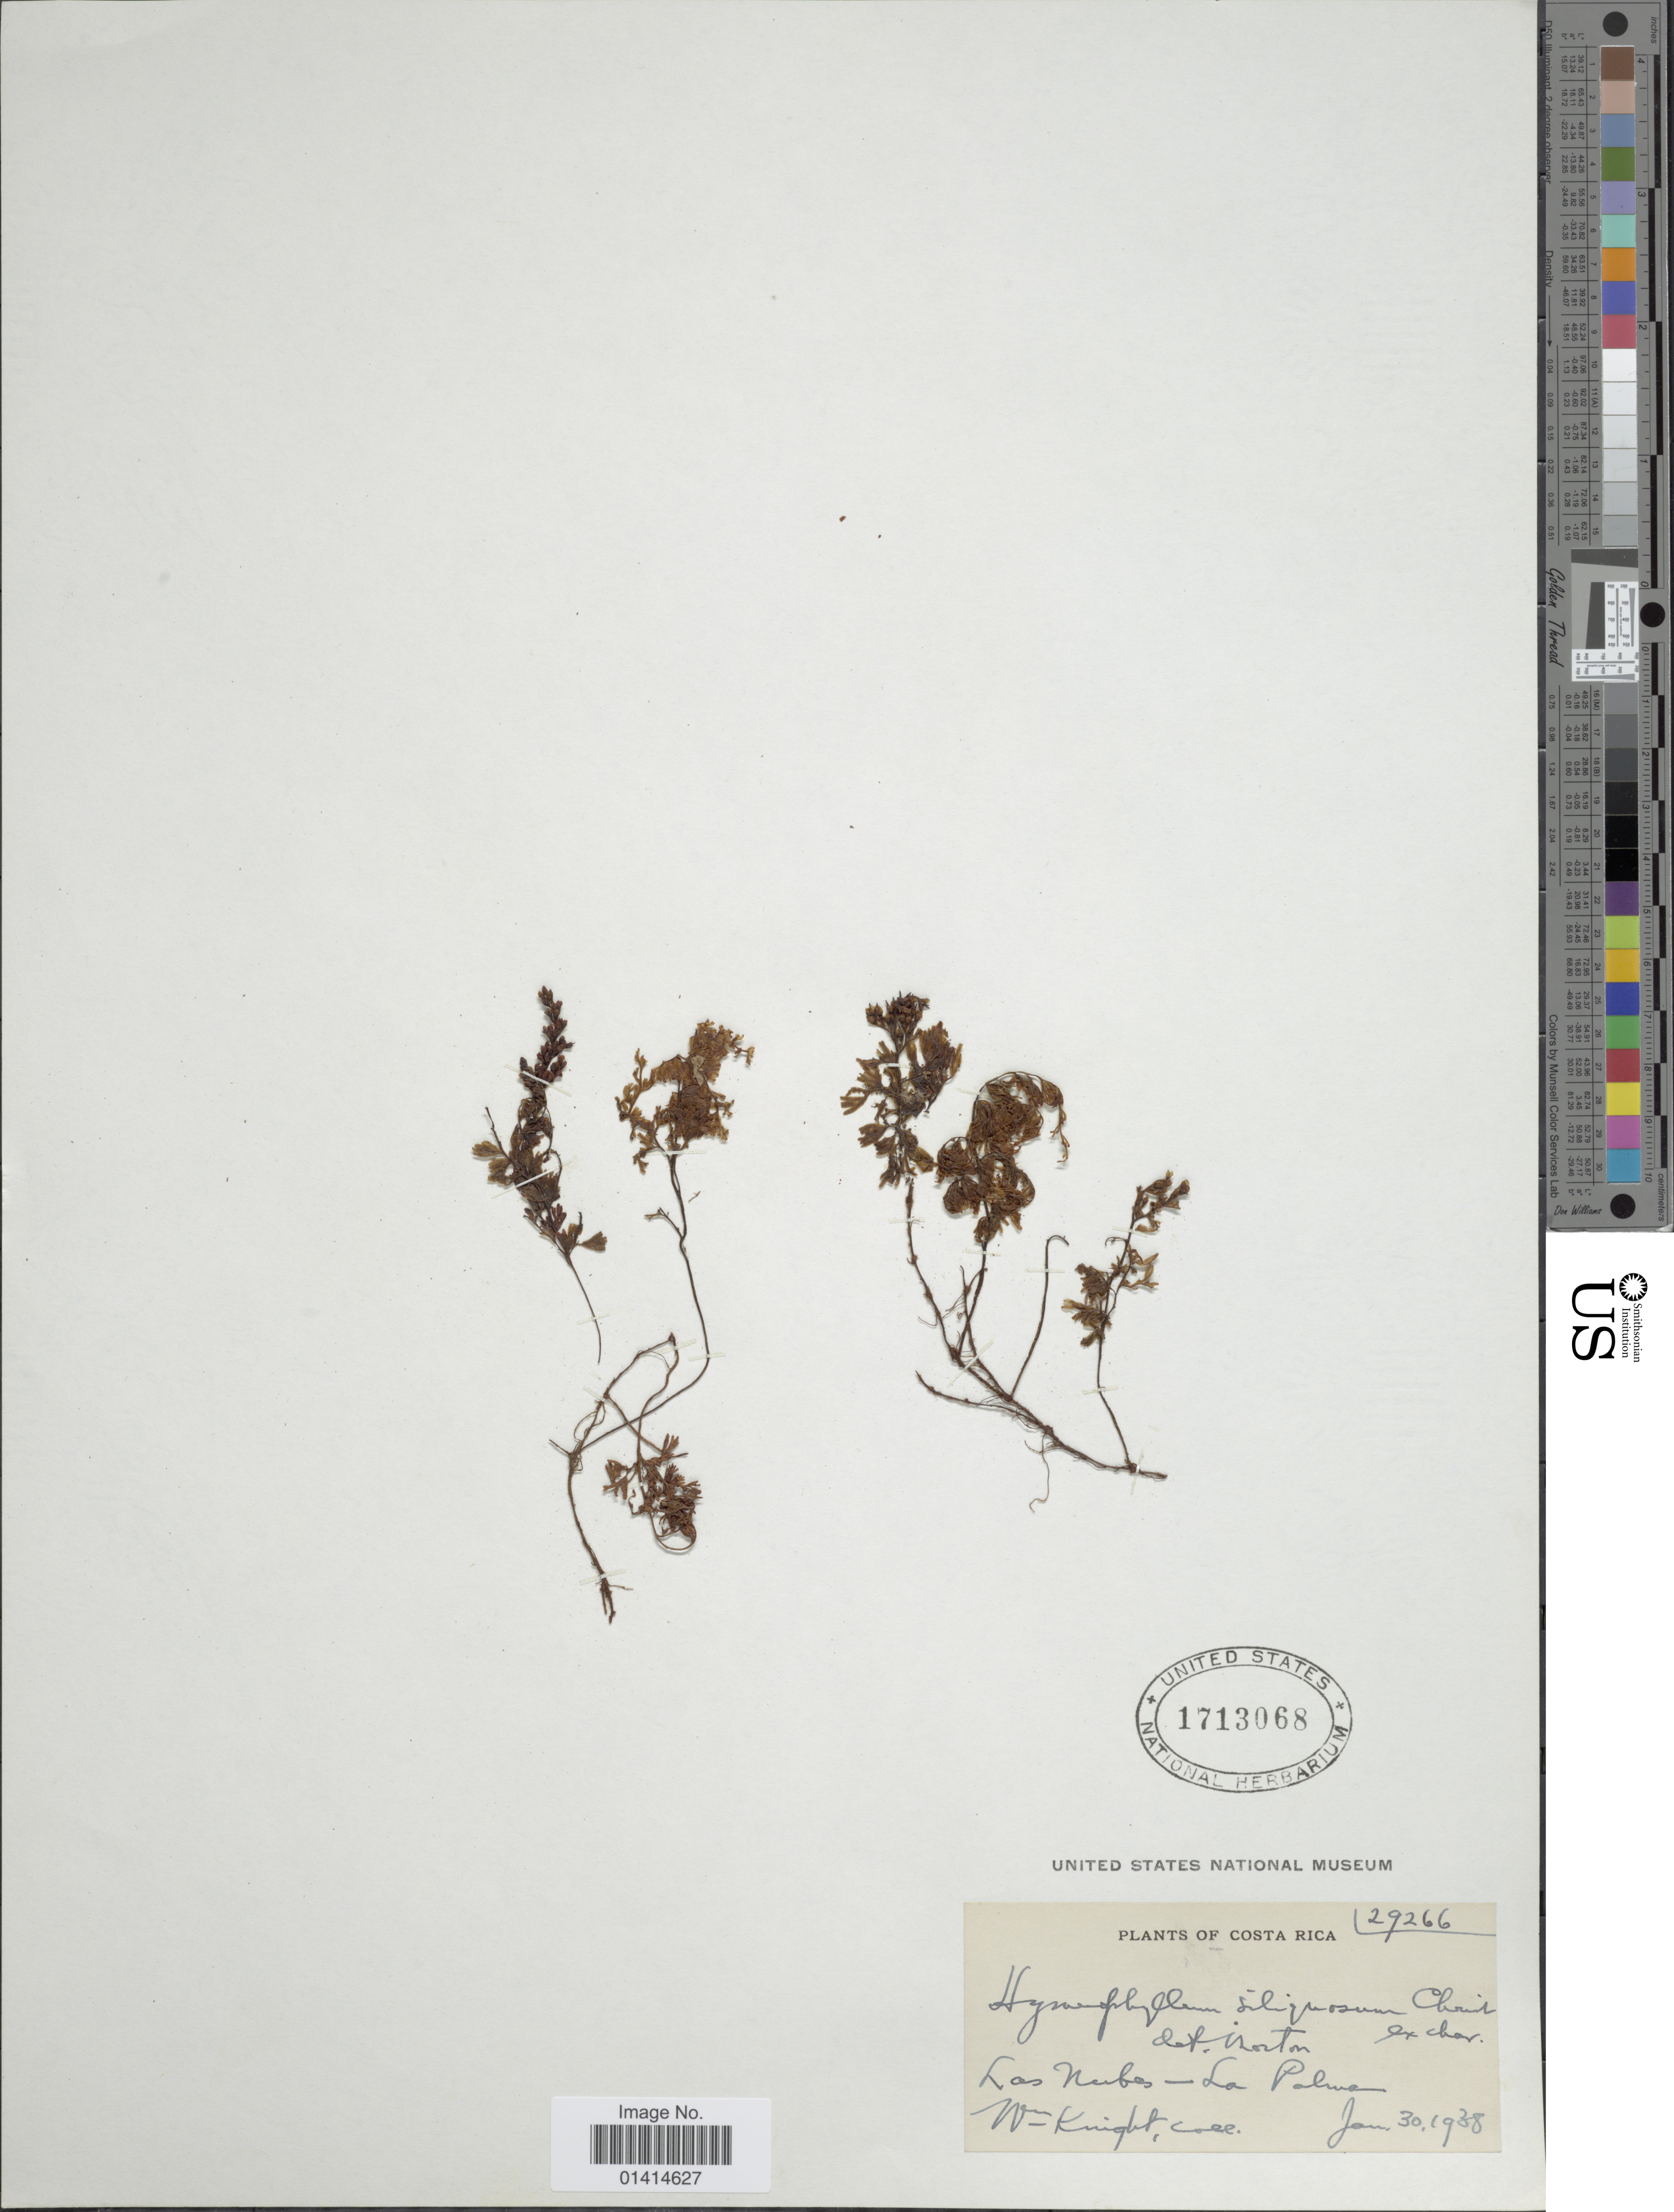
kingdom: Plantae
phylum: Tracheophyta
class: Polypodiopsida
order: Hymenophyllales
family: Hymenophyllaceae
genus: Hymenophyllum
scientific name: Hymenophyllum siliquosum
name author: Ching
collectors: W. Knight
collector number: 29266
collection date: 1938-01-30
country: Costa Rica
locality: Las Nubes-La Palma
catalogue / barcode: US 1713068